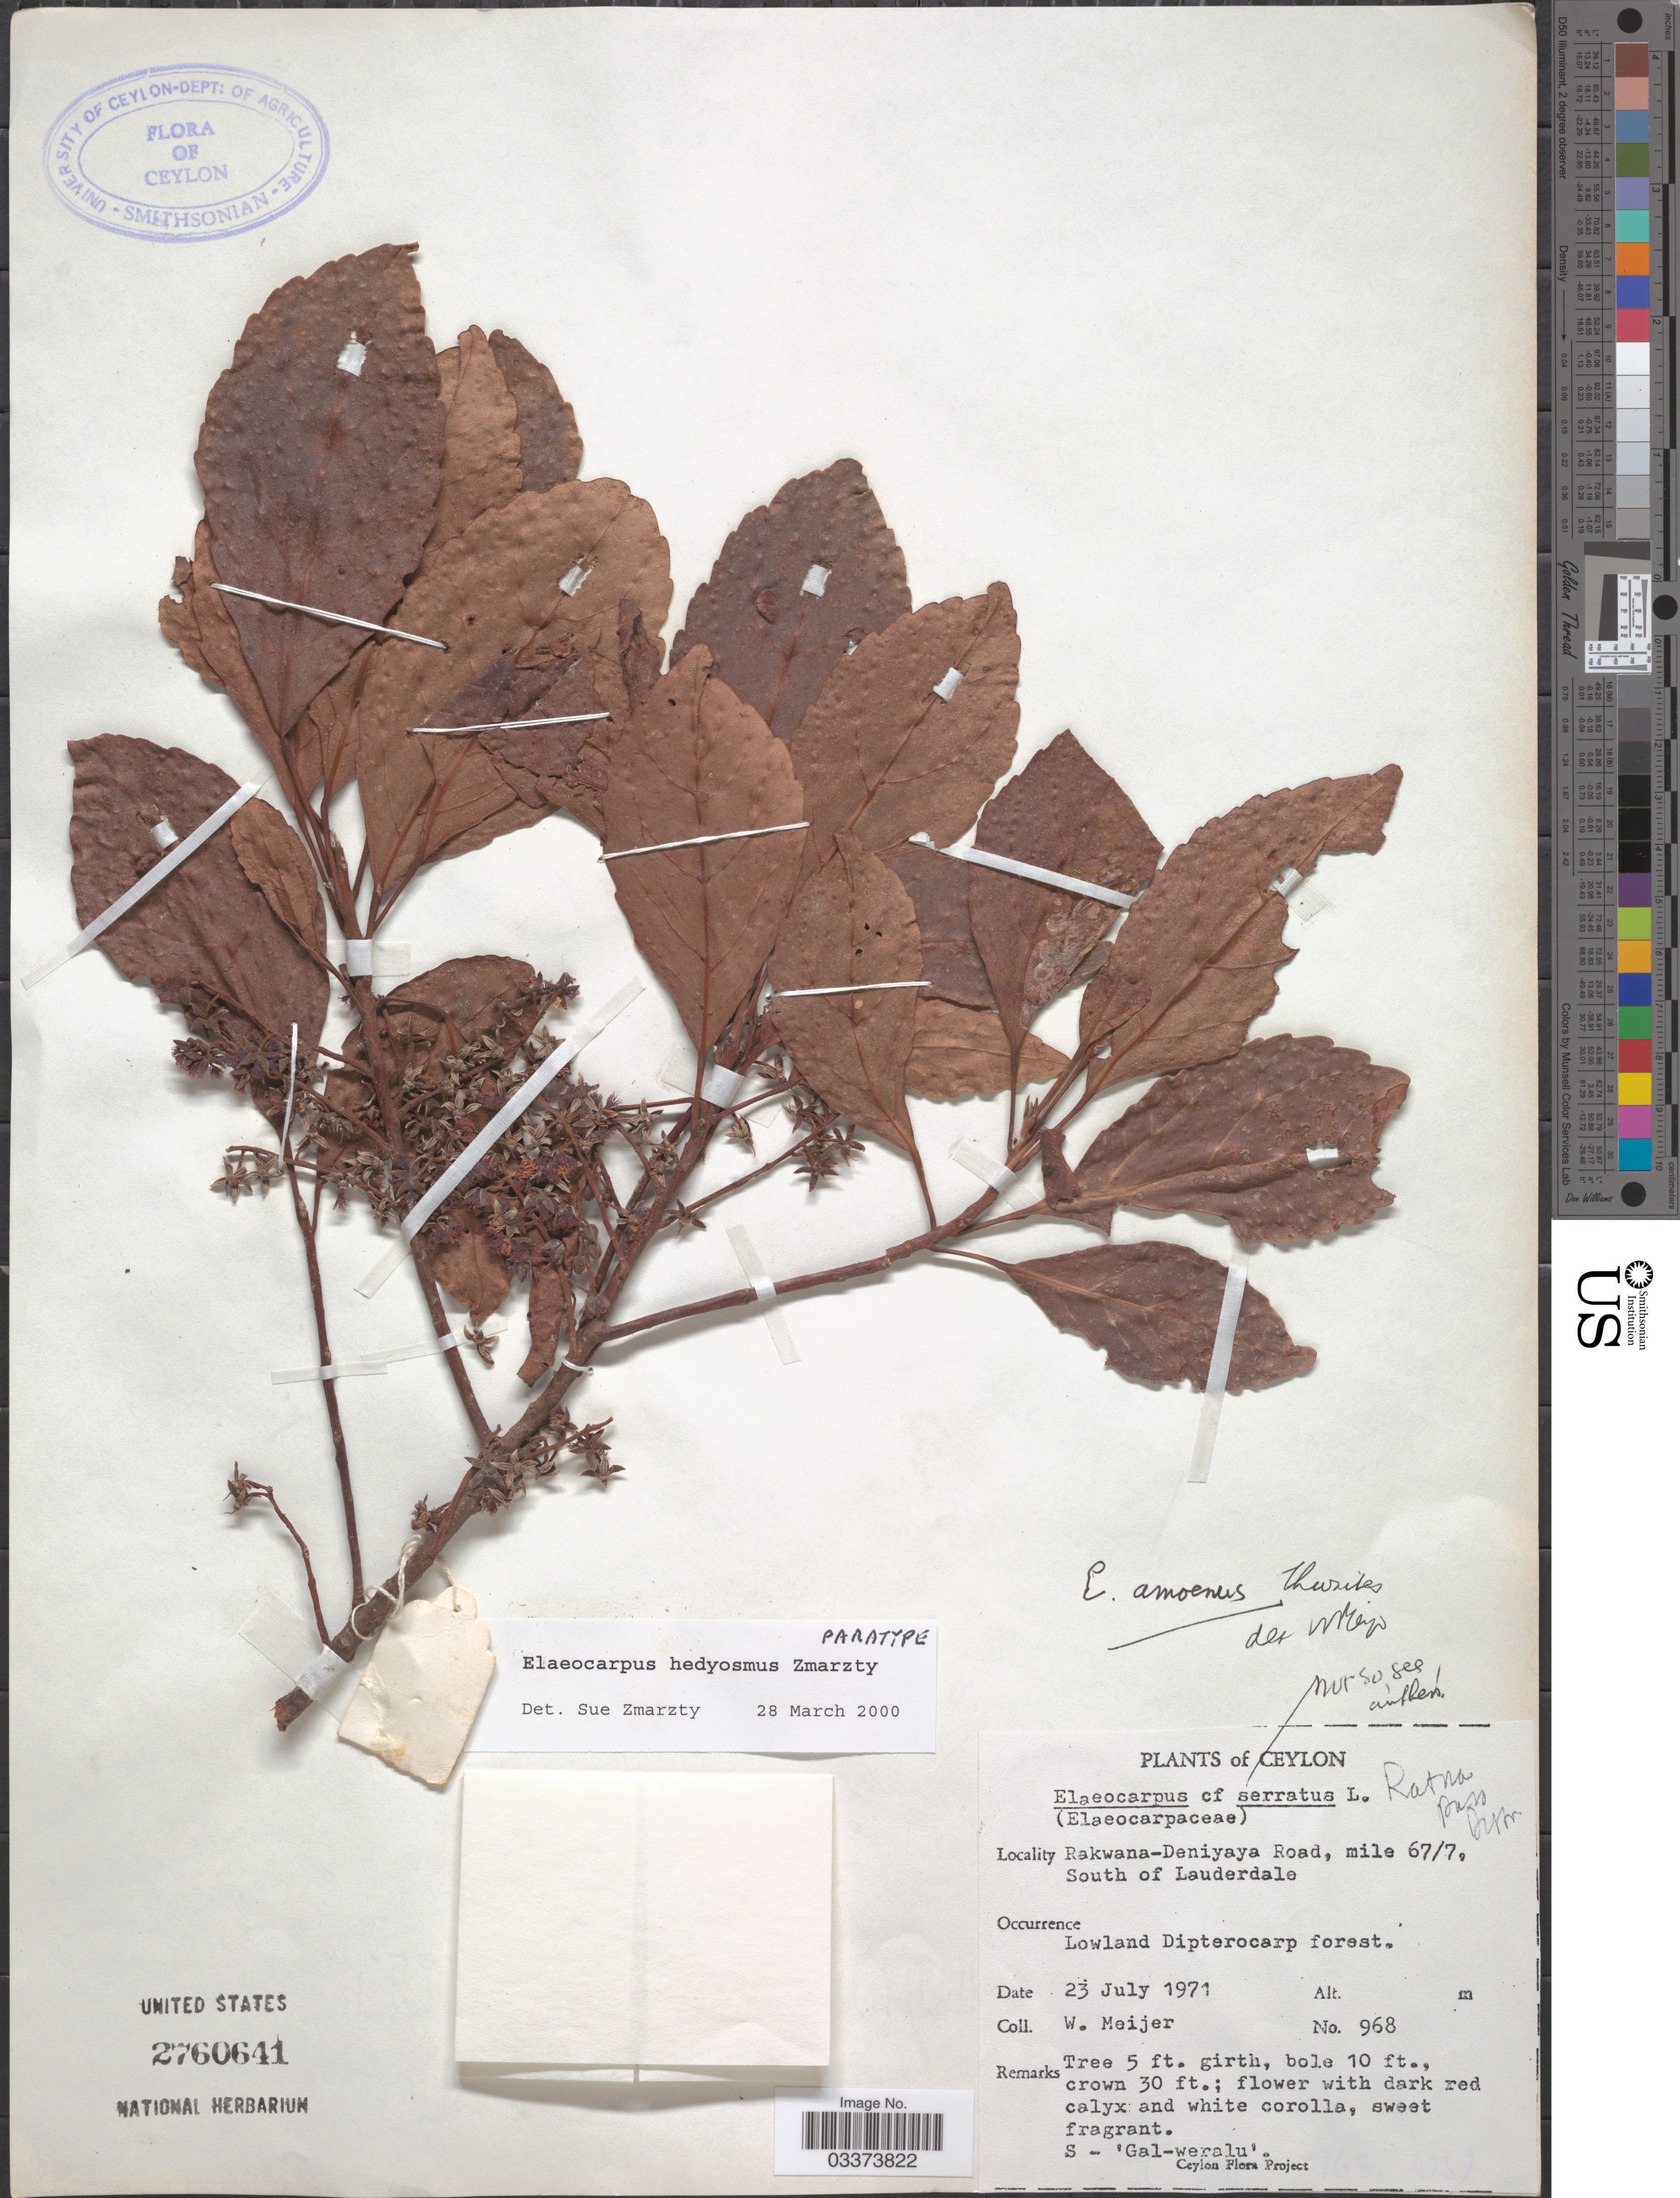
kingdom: Plantae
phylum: Tracheophyta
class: Magnoliopsida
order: Oxalidales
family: Elaeocarpaceae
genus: Elaeocarpus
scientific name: Elaeocarpus hedyosmus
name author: Zmarzty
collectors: W. Meijer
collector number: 968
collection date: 1971-07-23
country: Sri Lanka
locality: Ceylon, Rakwana-Deniyaya Road, mile 67/7, South of Lauderdale.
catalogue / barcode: US 2760641